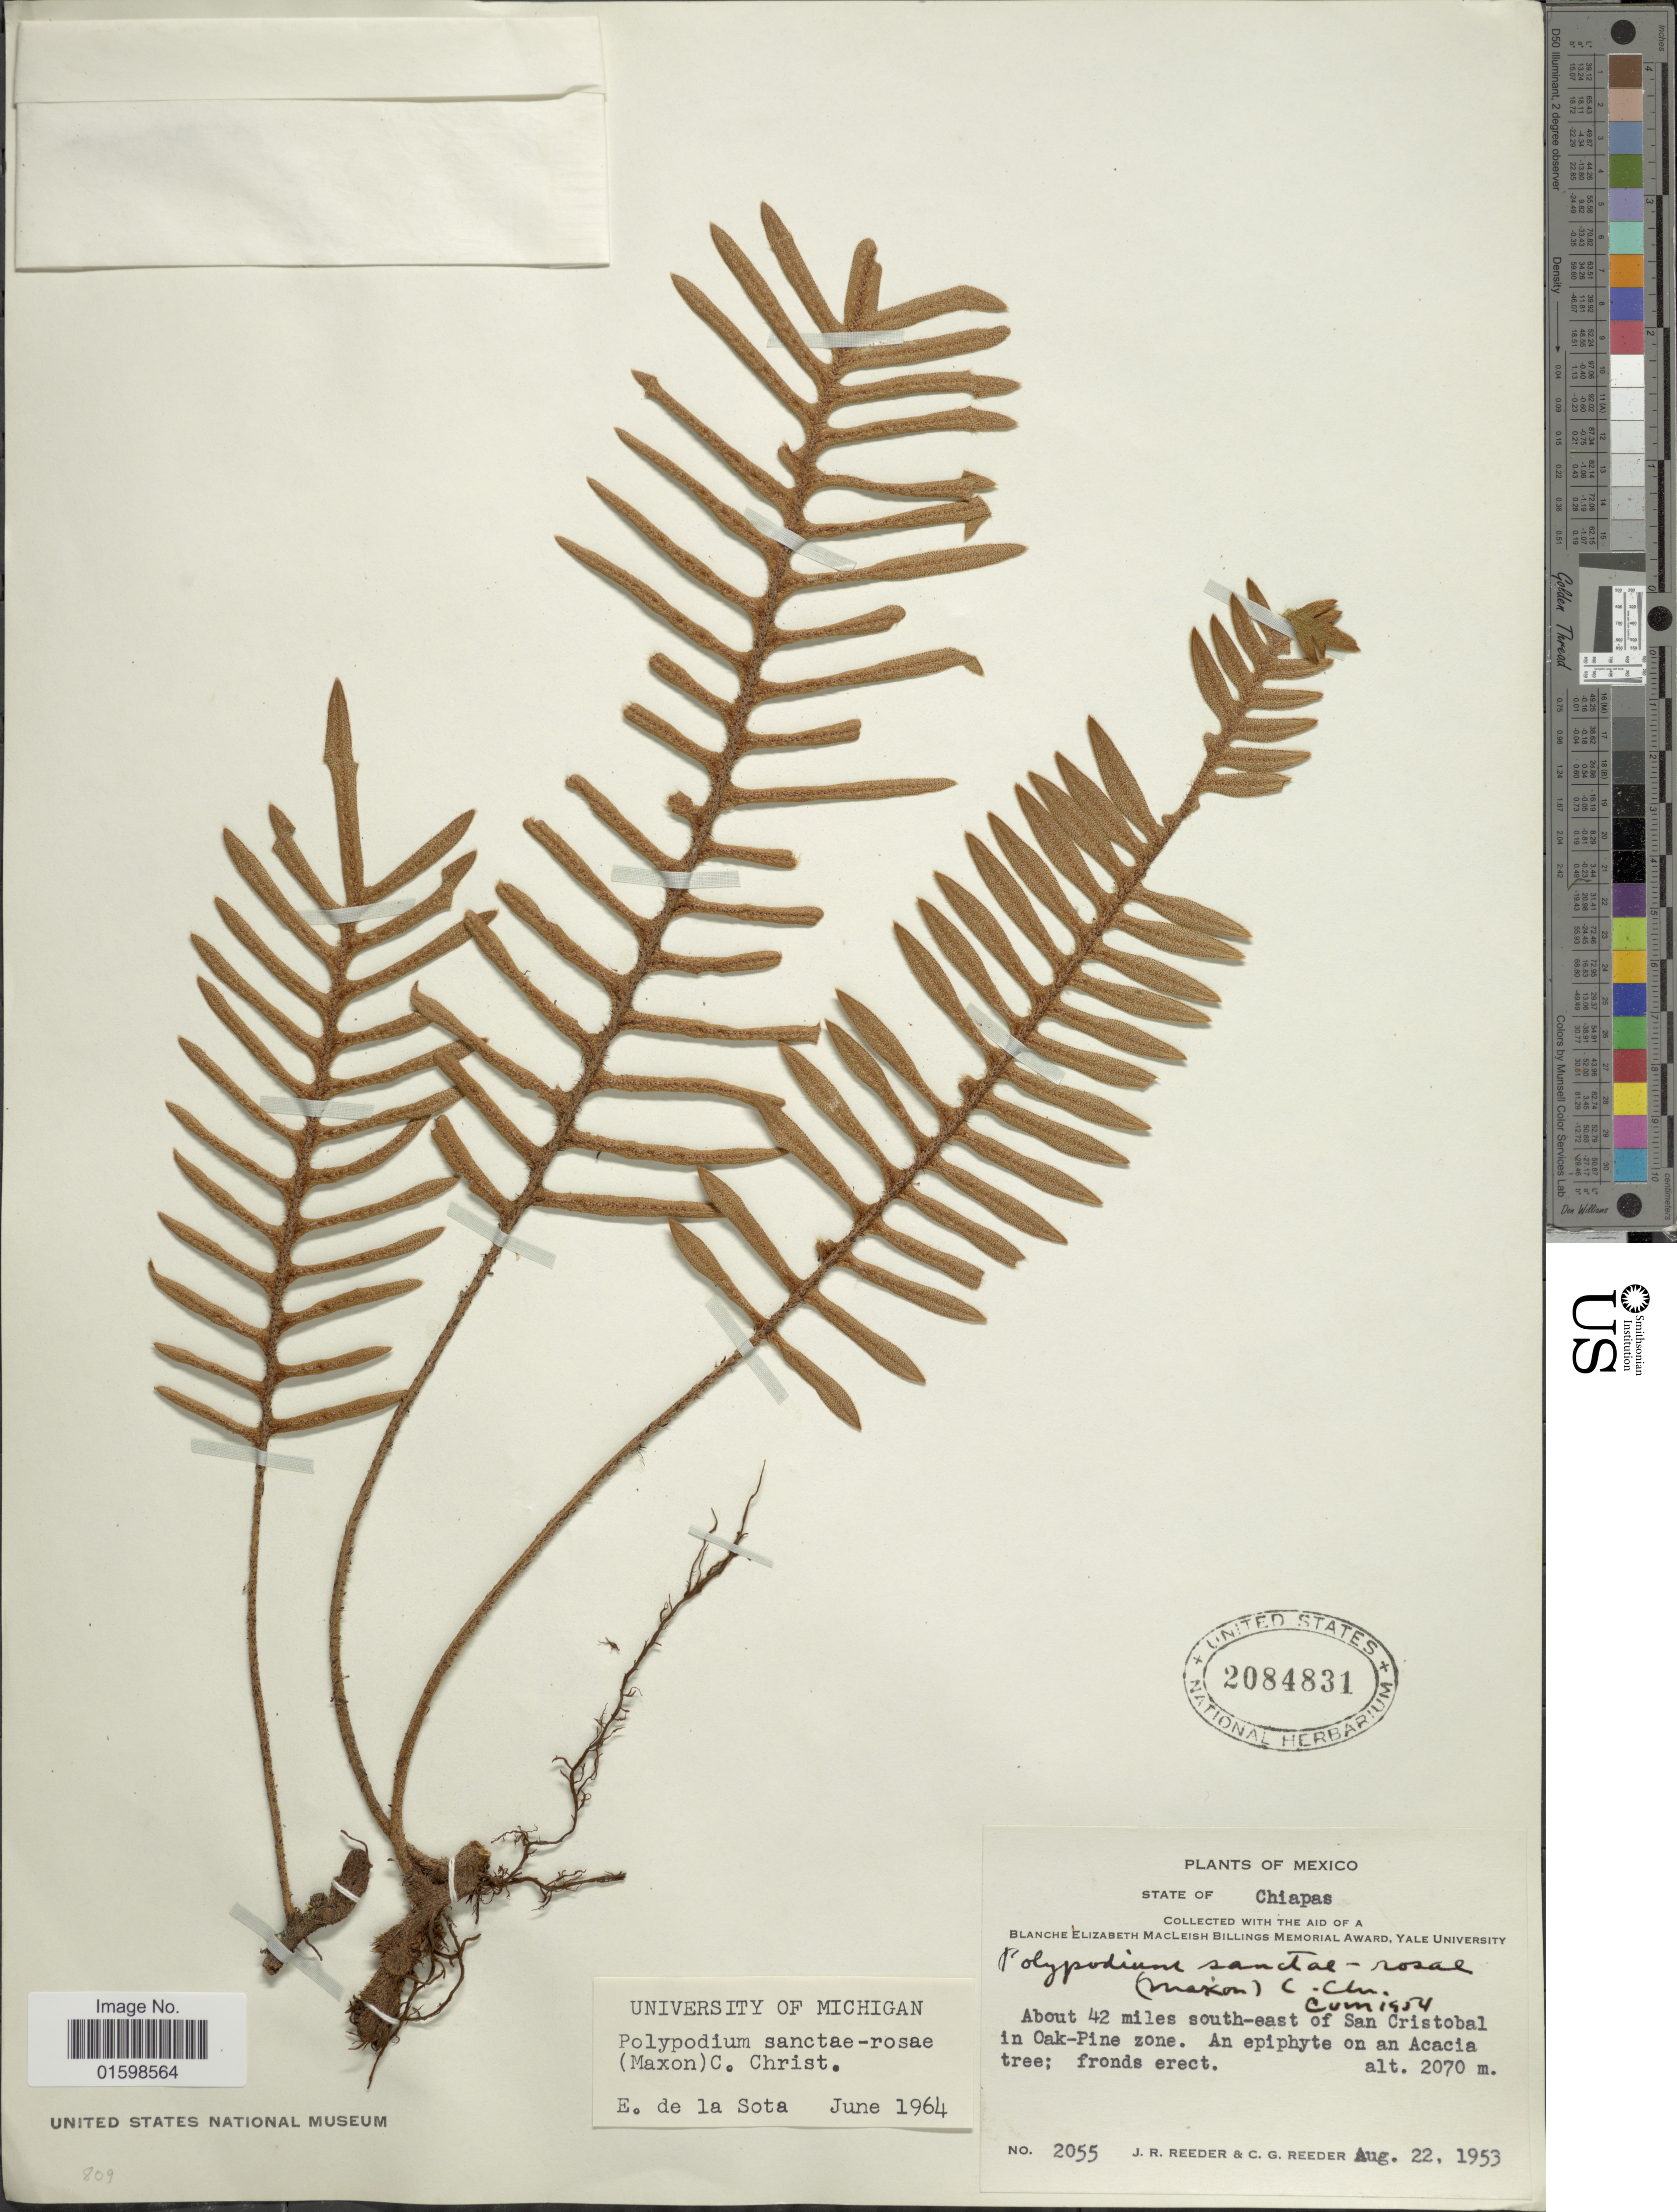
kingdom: Plantae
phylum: Tracheophyta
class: Polypodiopsida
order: Polypodiales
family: Polypodiaceae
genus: Pleopeltis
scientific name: Pleopeltis sanctae-rosae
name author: (Maxon) A.R. Sm. & Tejero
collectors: J. R. Reeder & C. G. Reeder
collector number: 2055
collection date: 1953-08-22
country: Mexico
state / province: Chiapas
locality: About 42 miles south-east of San Christobal in Oak-Pine zone, an epiphyte on an Acacia tree; fronds erect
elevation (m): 2070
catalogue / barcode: US 2084831